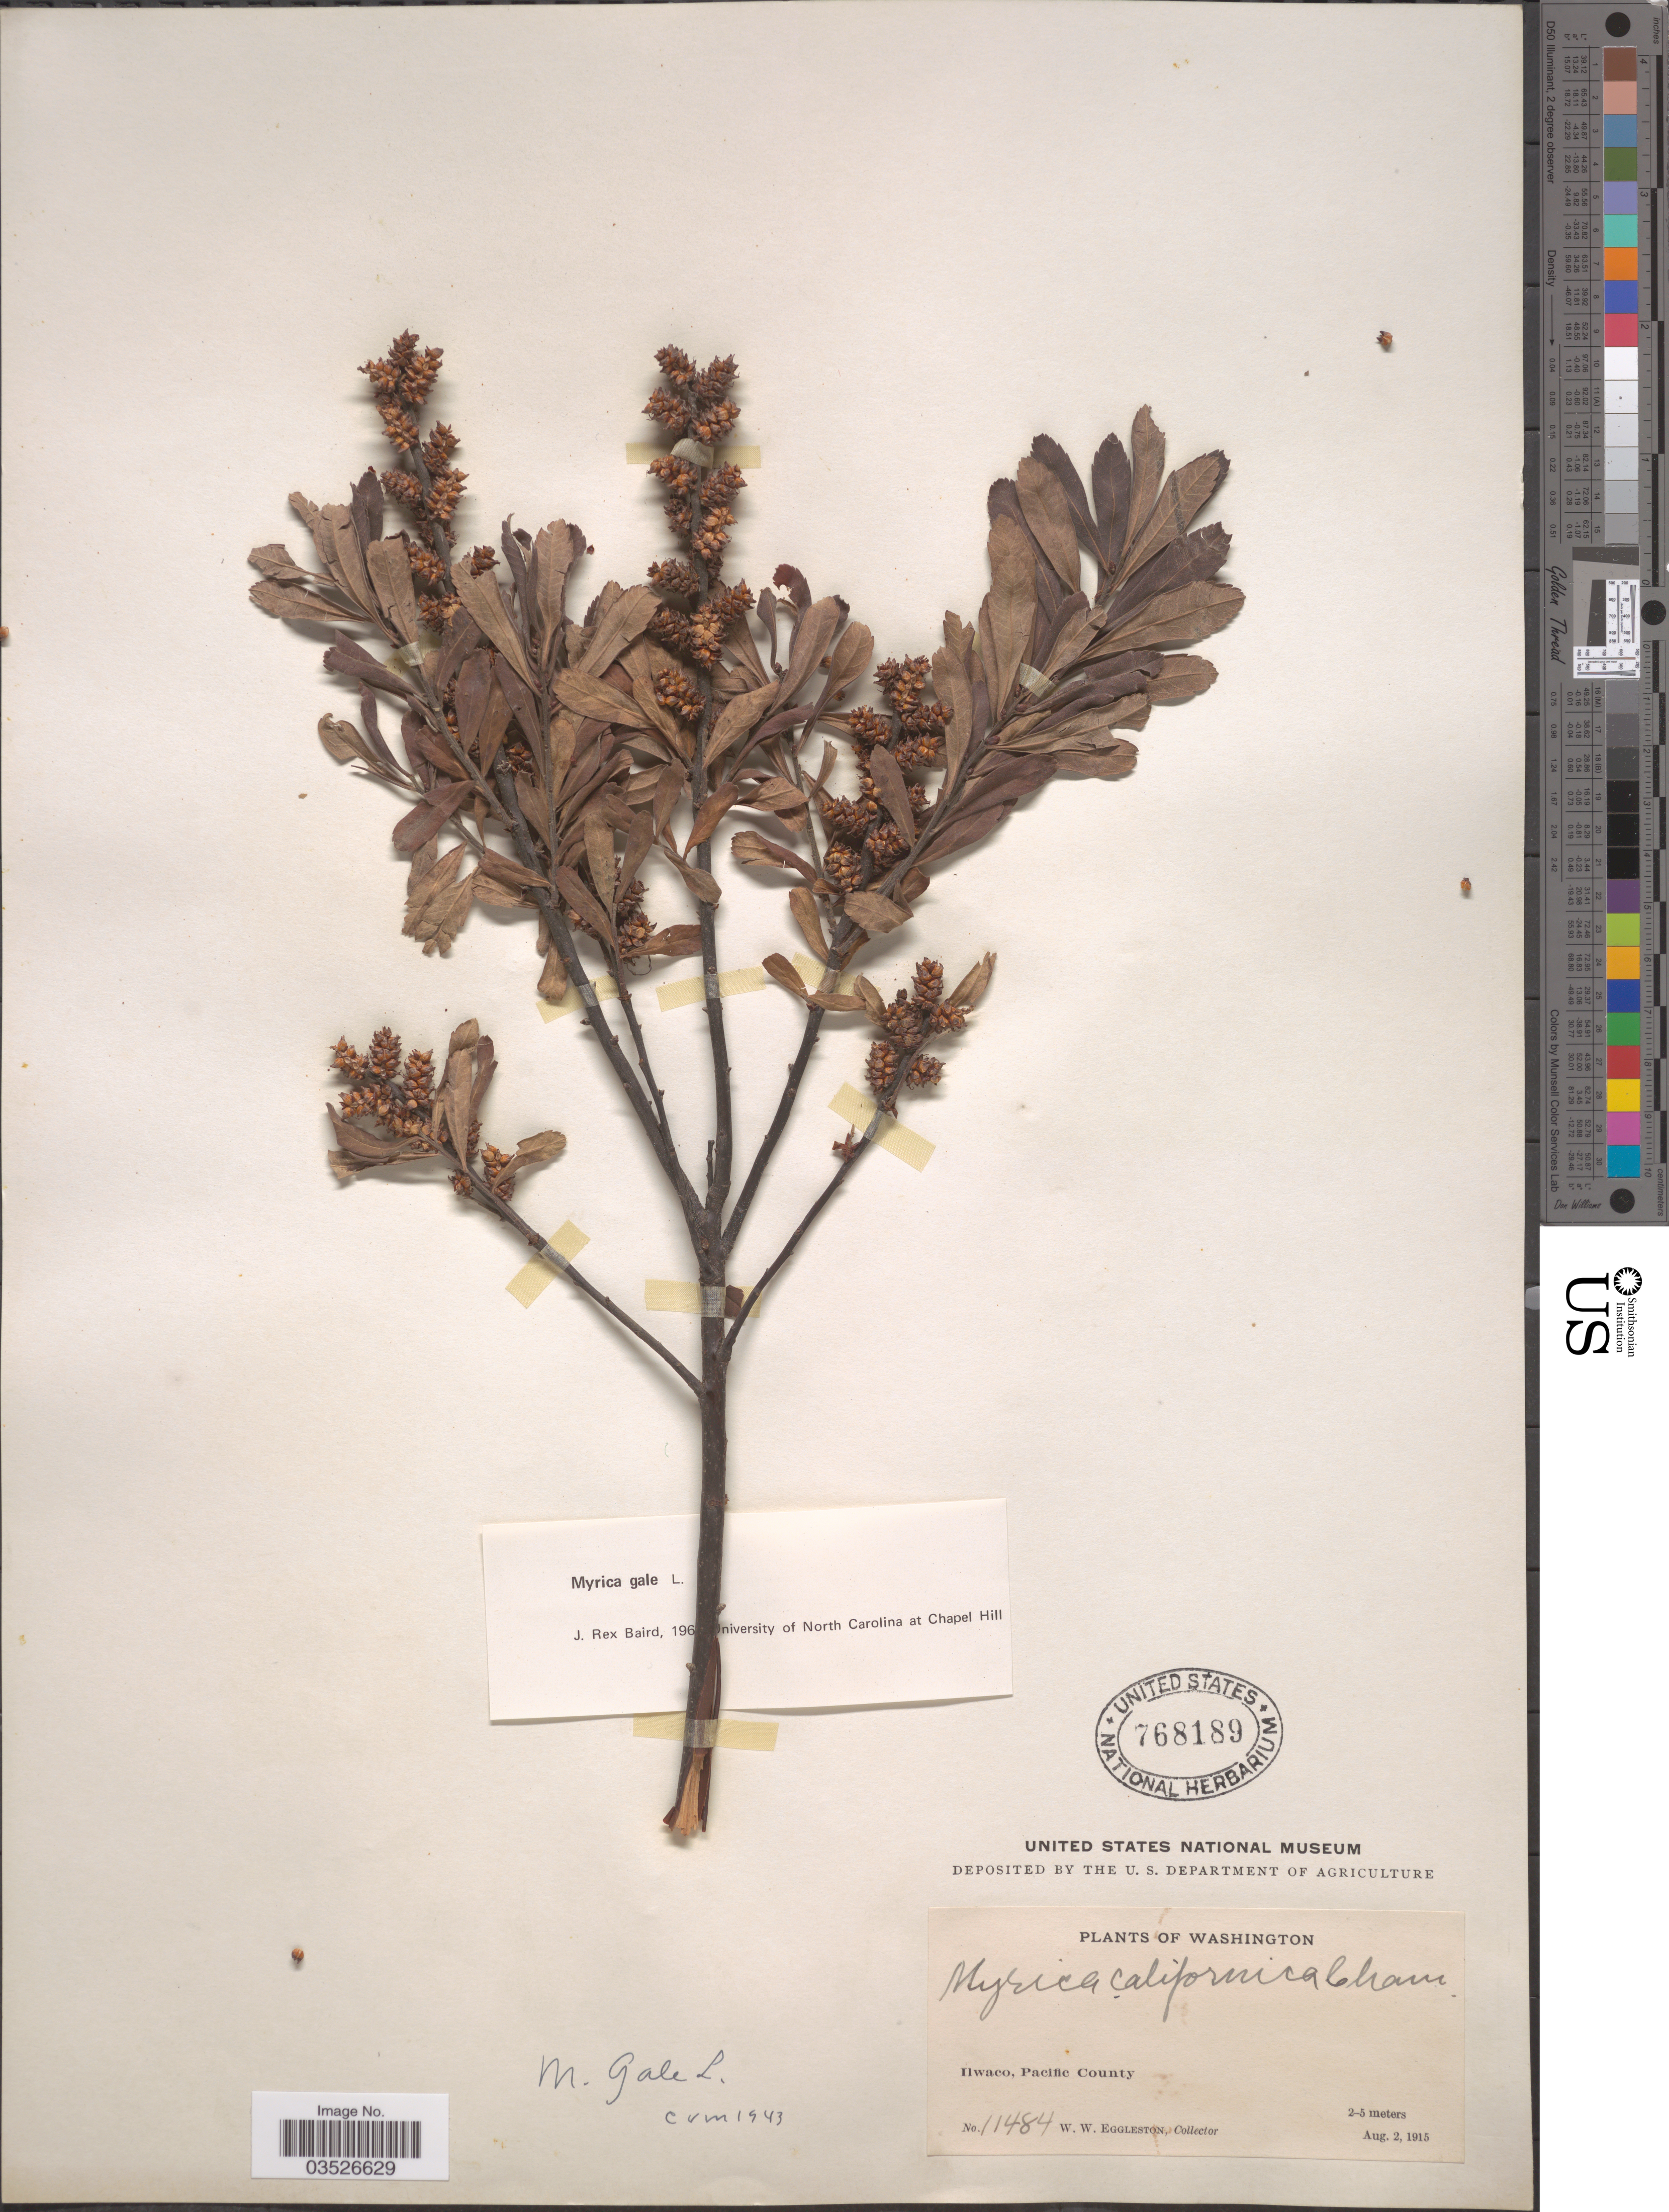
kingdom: Plantae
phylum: Tracheophyta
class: Magnoliopsida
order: Fagales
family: Myricaceae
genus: Myrica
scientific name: Myrica gale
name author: L.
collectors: W. W. Eggleston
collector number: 11484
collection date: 1915-08-02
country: United States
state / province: Washington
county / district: Pacific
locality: Ilwaco, Pacific County.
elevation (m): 2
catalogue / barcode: US 768189